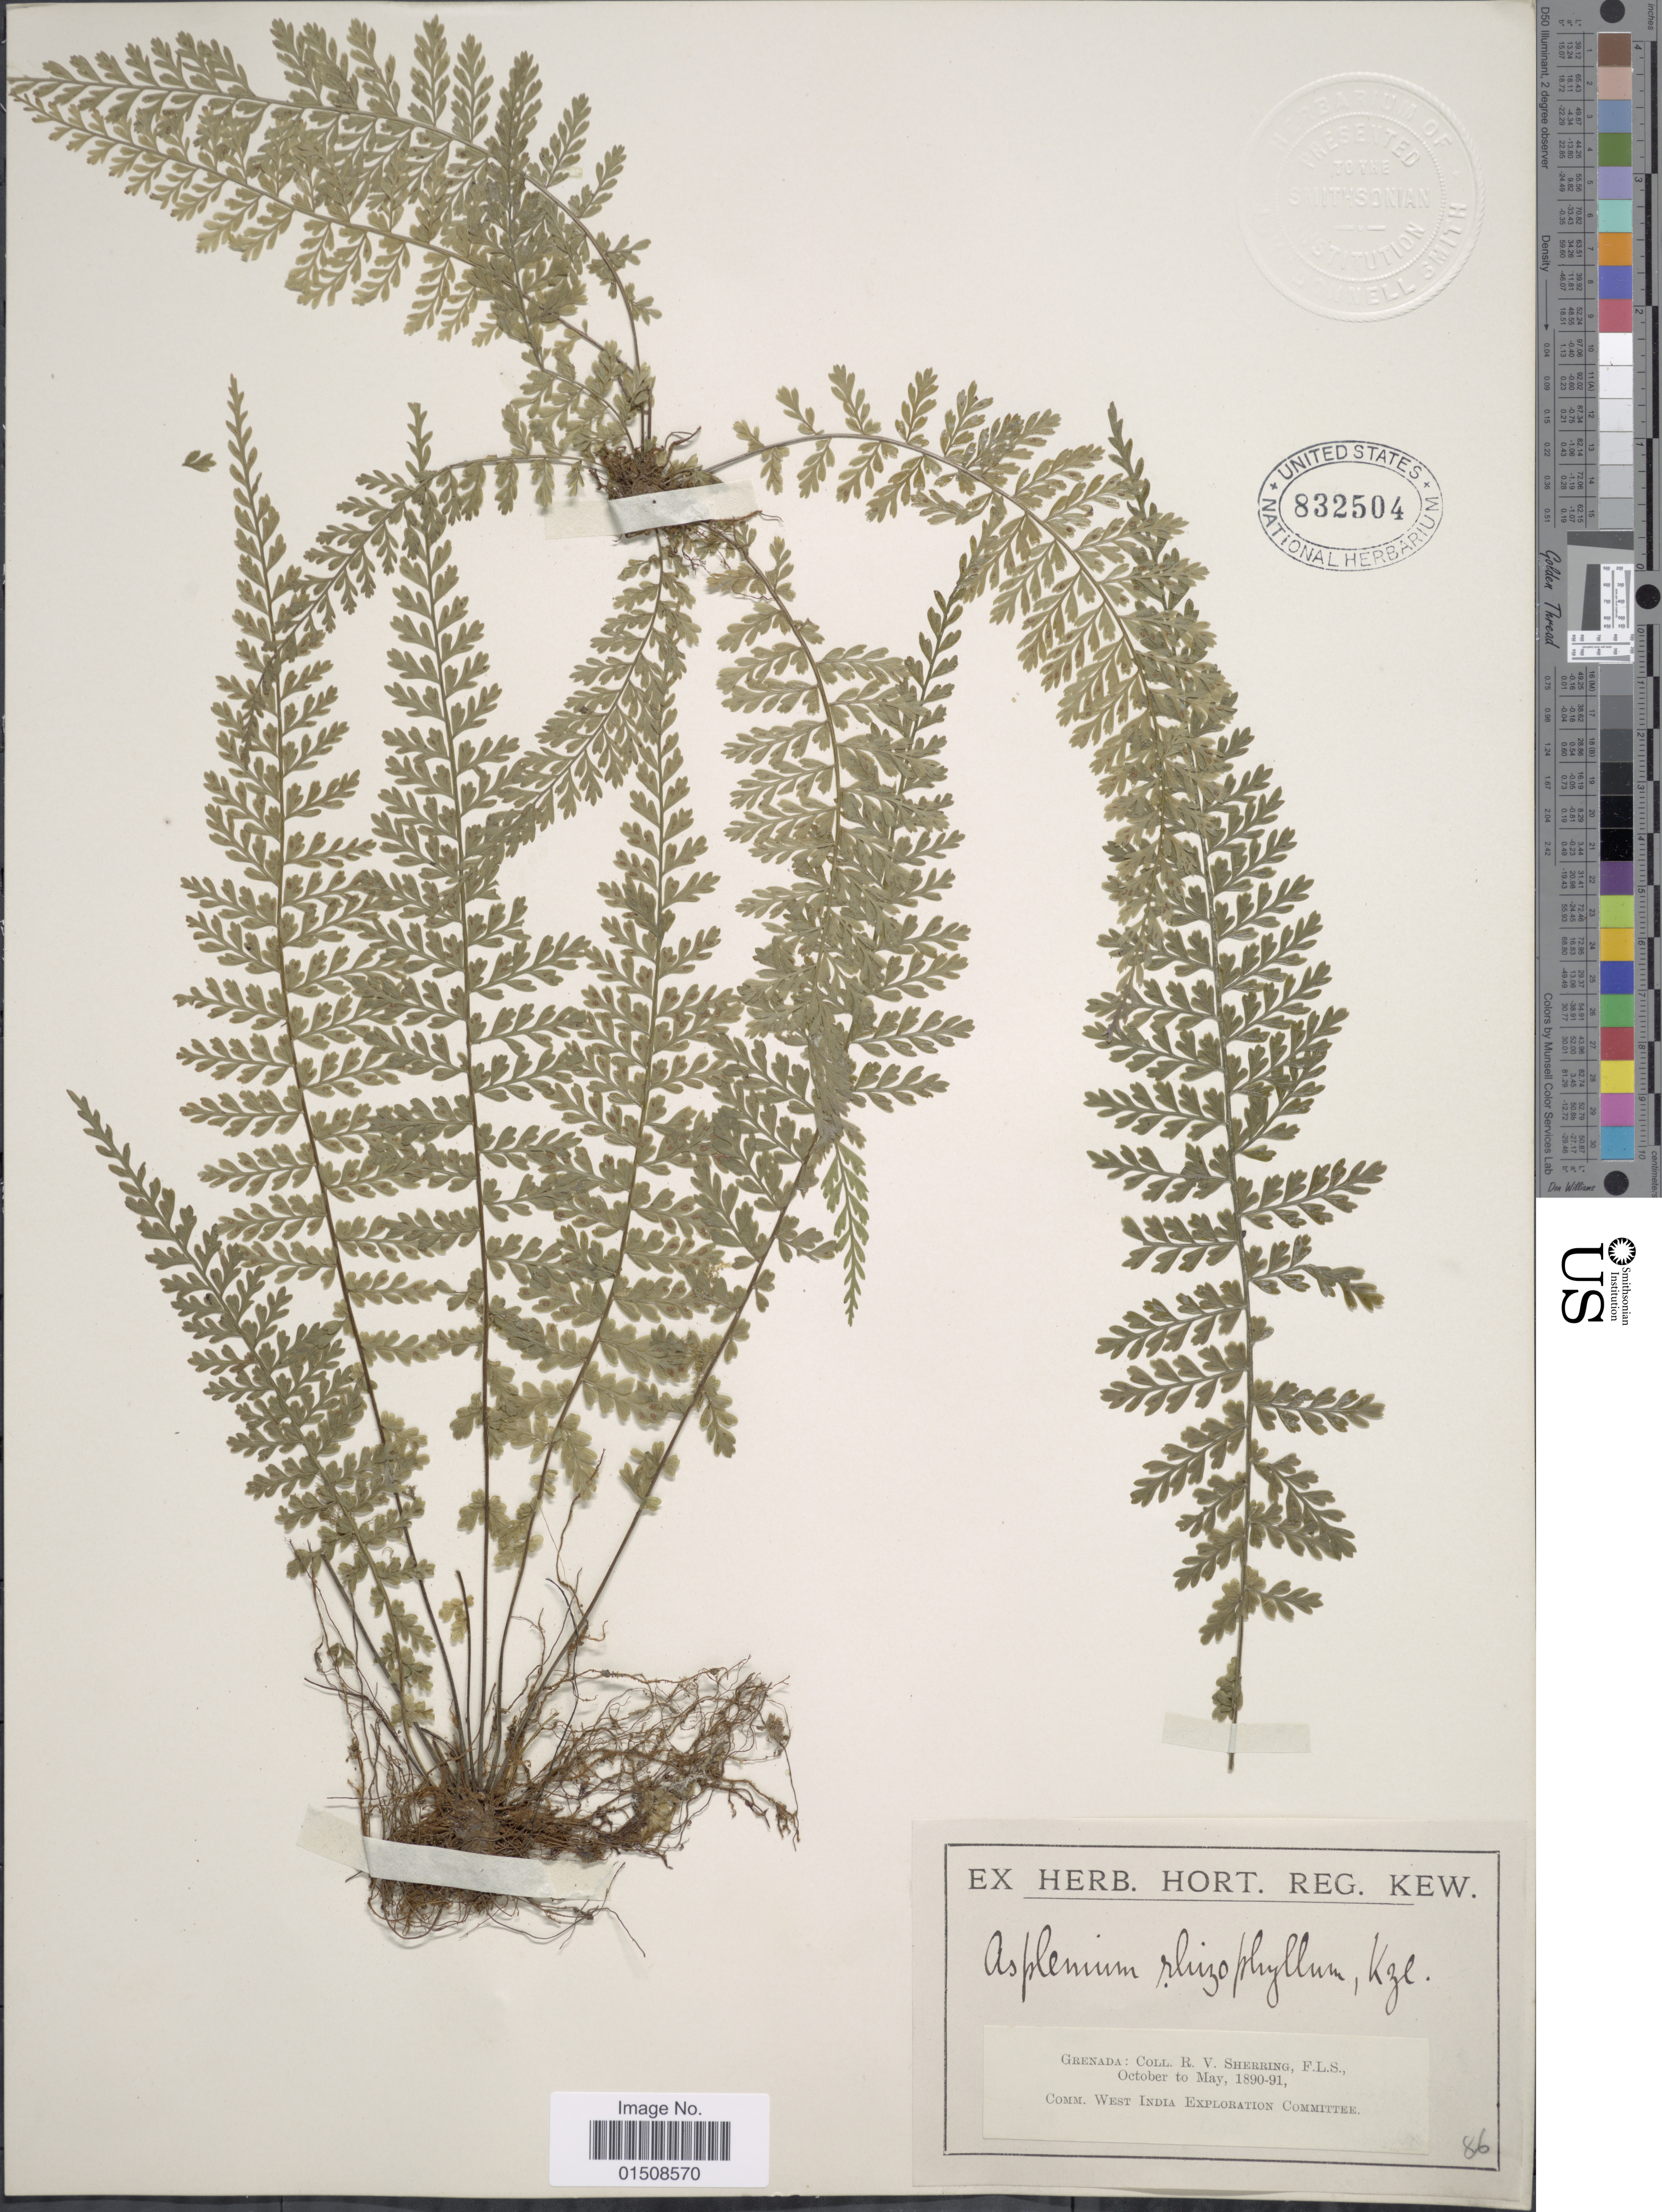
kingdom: Plantae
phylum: Tracheophyta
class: Polypodiopsida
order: Polypodiales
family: Aspleniaceae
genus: Asplenium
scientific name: Asplenium cristatum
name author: Lam.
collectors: R. Sherring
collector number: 86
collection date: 1890-10/1891-05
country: Grenada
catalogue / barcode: US 832504